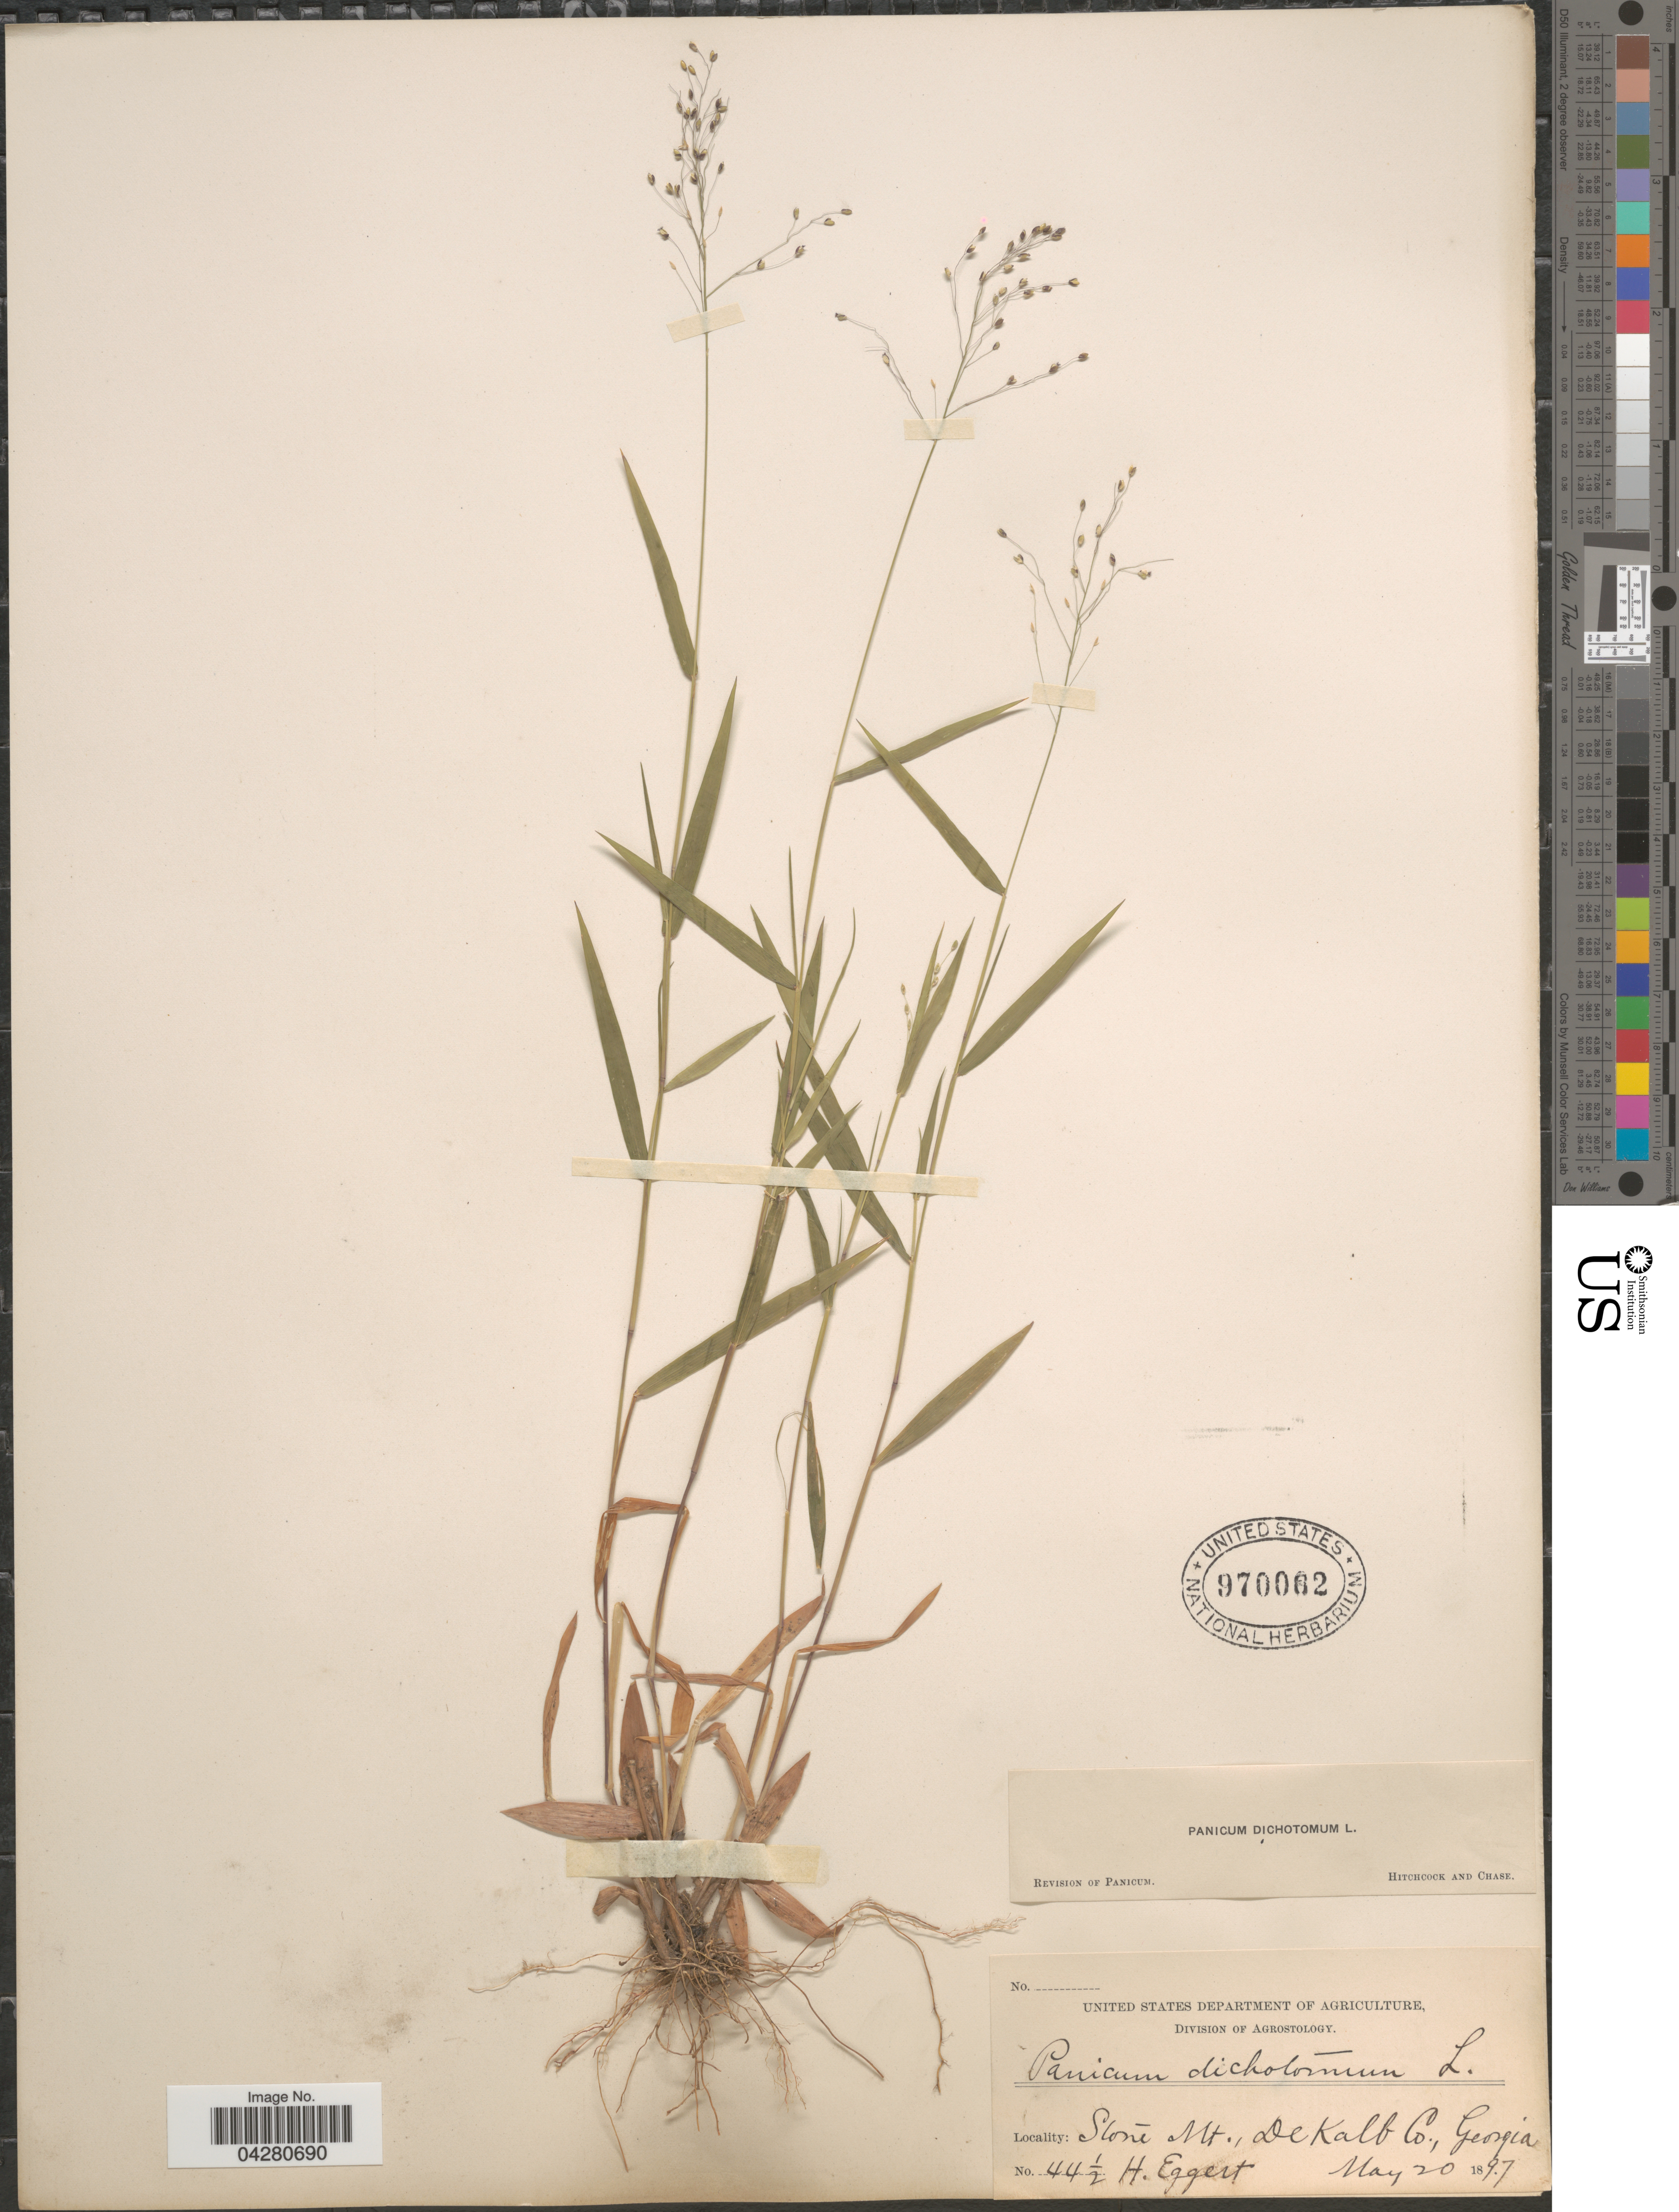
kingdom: Plantae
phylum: Tracheophyta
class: Liliopsida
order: Poales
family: Poaceae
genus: Dichanthelium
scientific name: Dichanthelium dichotomum var. dichotomum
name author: (L.) Gould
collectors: H. Eggert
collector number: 44½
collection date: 1897-05-20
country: United States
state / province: Georgia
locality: Stone Mt., De Kalb Co.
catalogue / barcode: US 970062